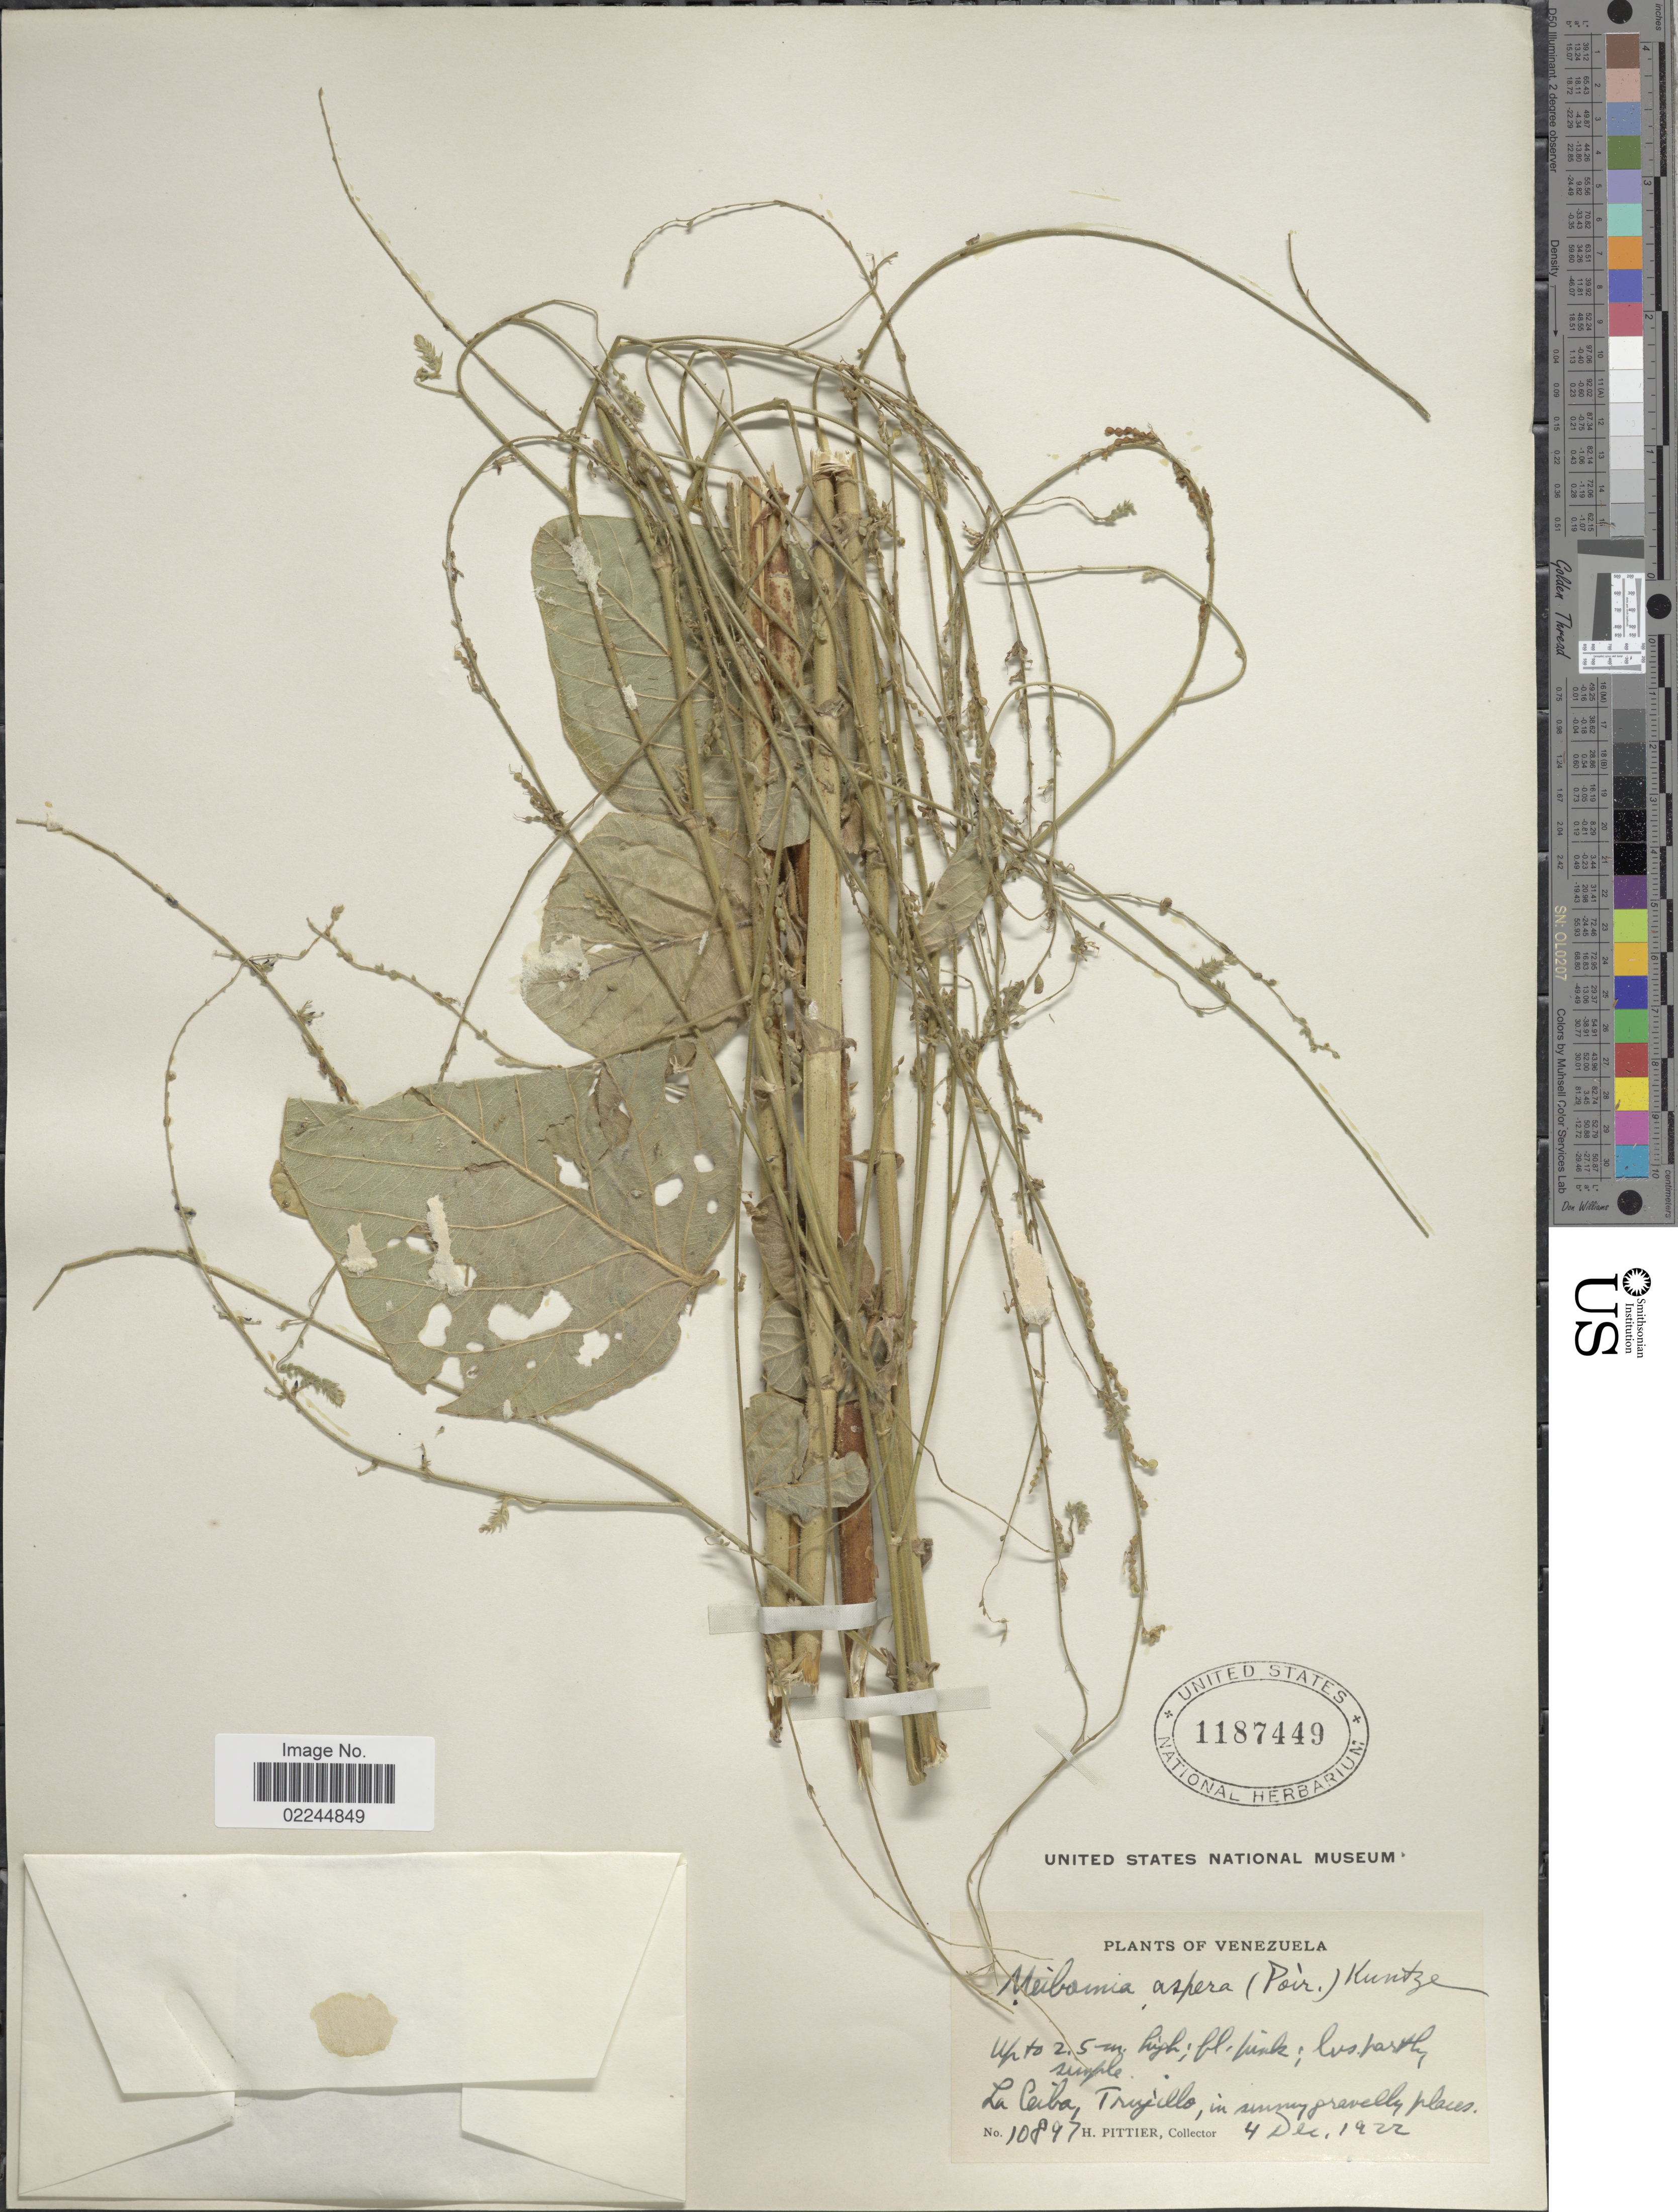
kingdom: Plantae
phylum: Tracheophyta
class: Magnoliopsida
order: Fabales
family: Fabaceae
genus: Desmodium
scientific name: Desmodium distortum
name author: (Aubl.) J.F. Macbr.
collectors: H. F. Pittier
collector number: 10897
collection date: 1922-12-04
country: Venezuela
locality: La Ceiba, Trujillo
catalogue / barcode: US 1187449